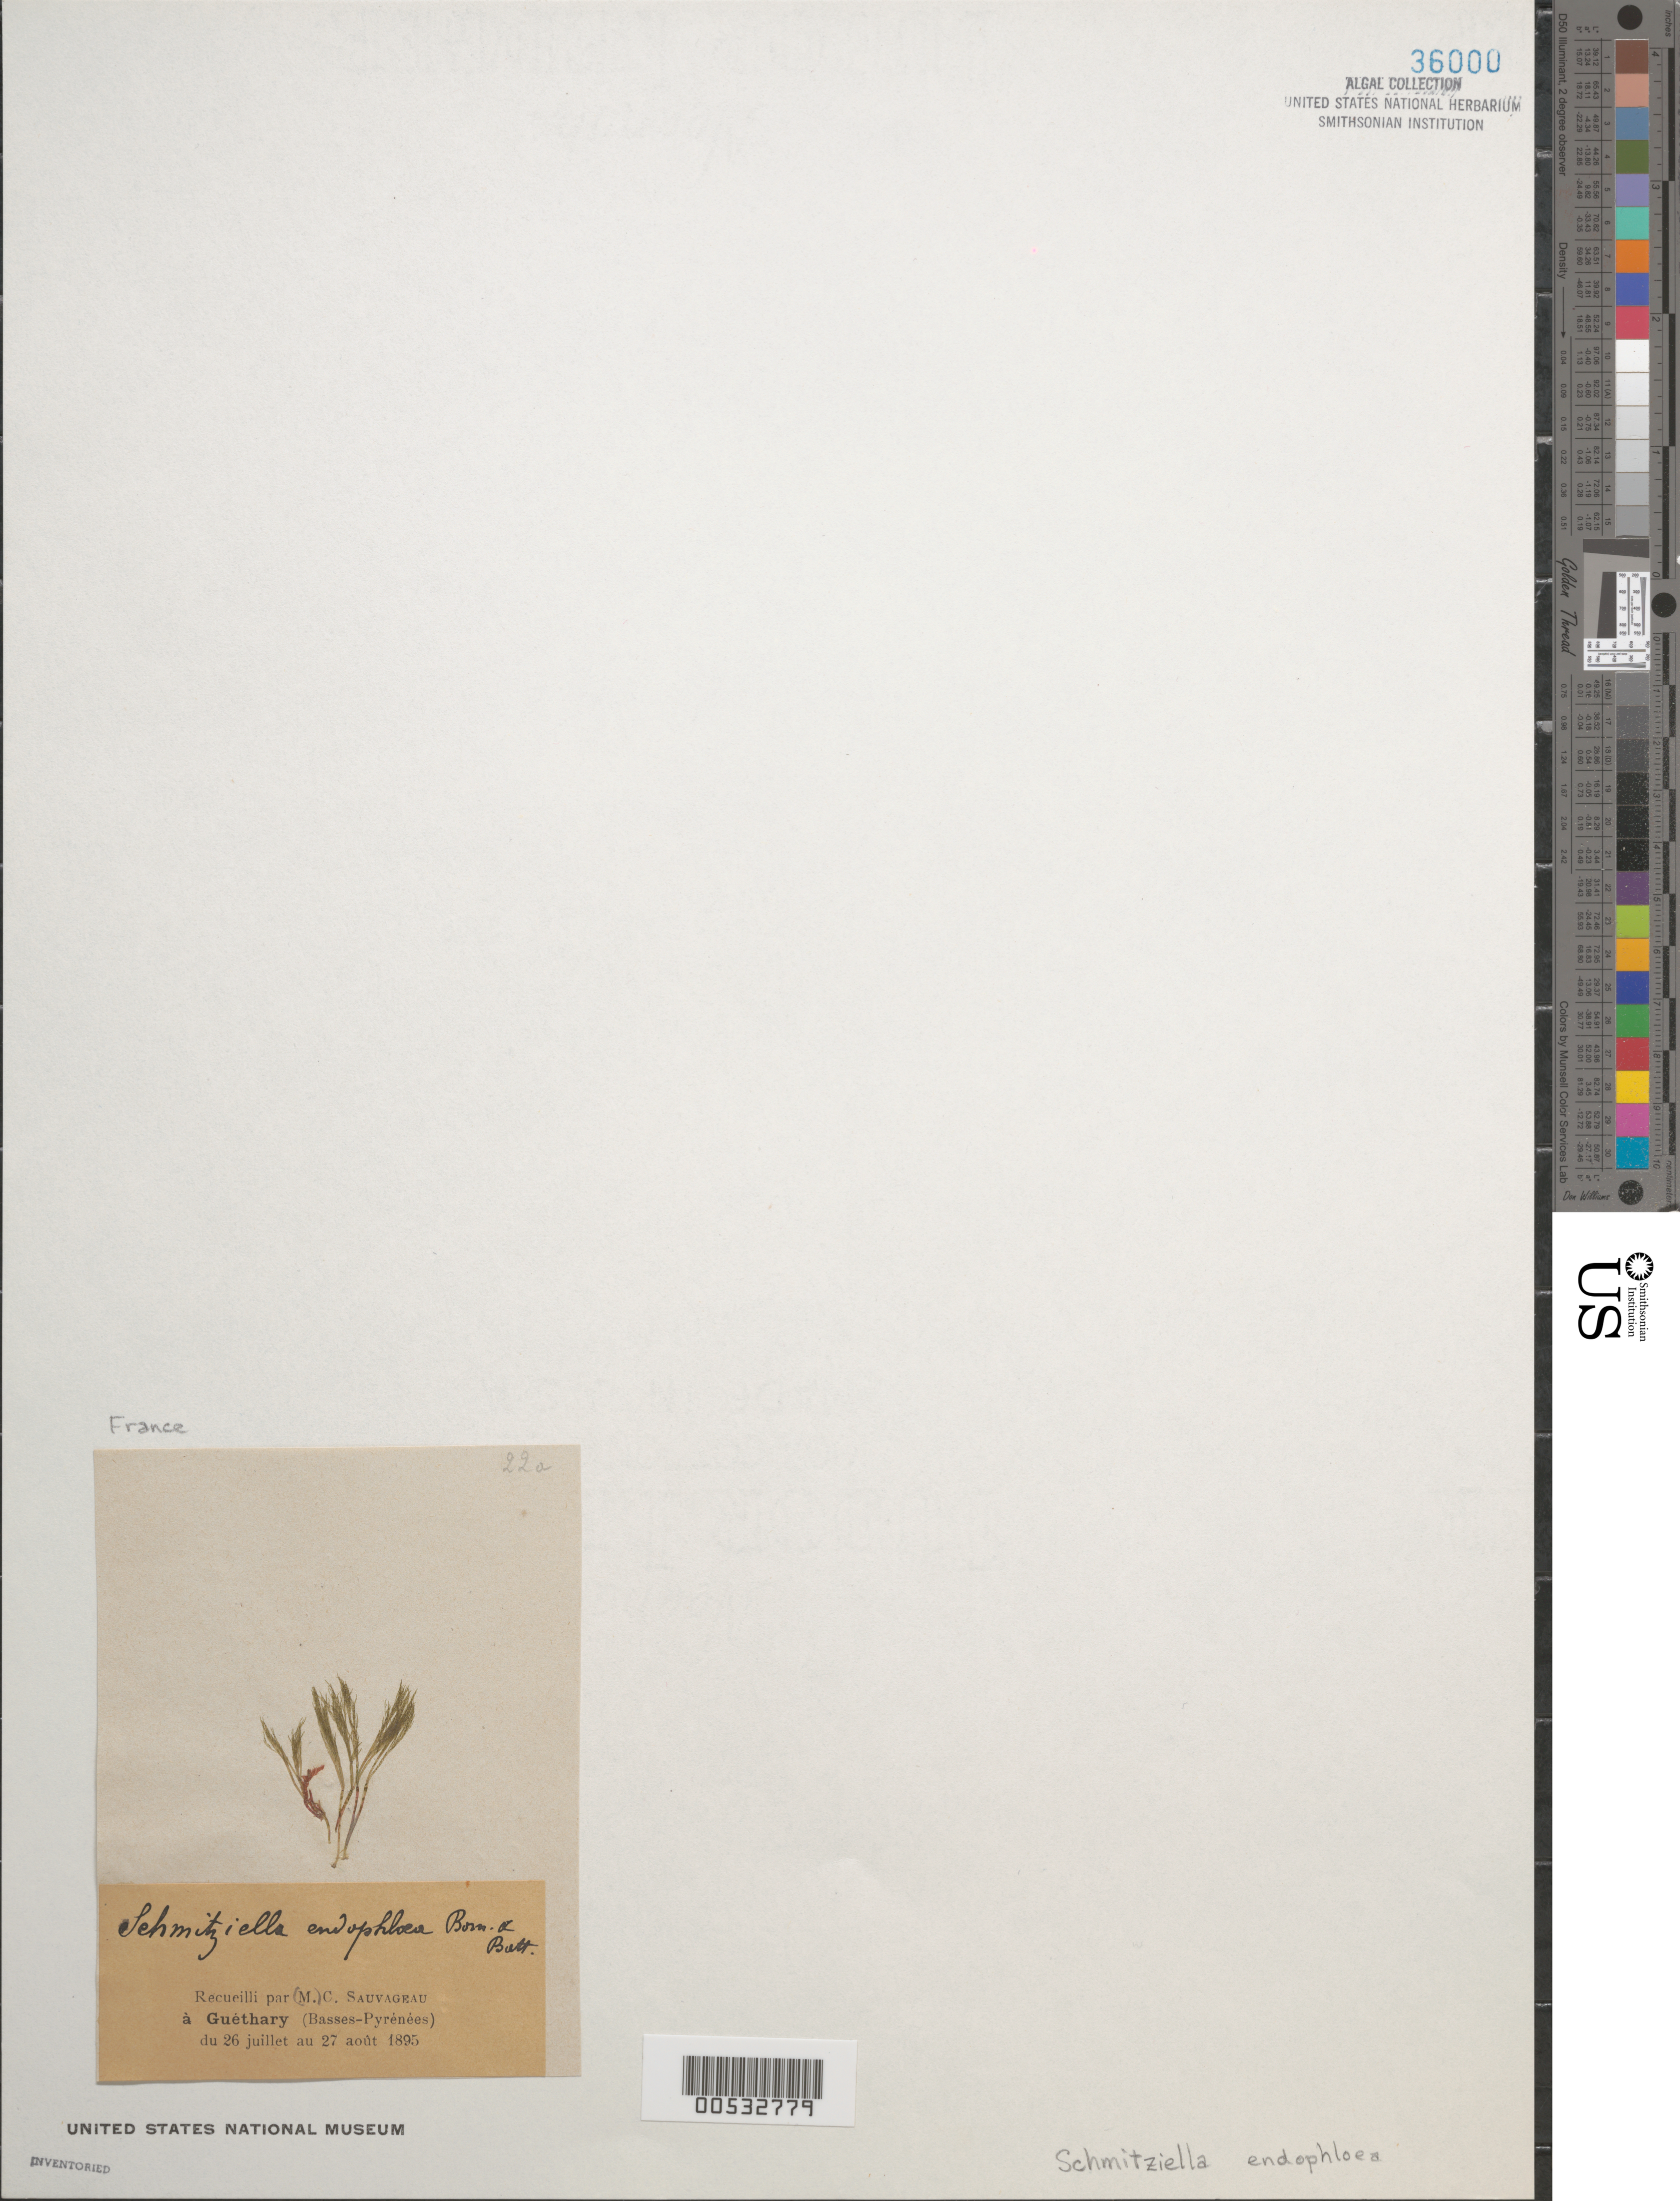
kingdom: Plantae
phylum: Rhodophyta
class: Florideophyceae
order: Gigartinales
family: Schmiziellaceae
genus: Schmitziella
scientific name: Schmitziella endophloea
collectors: C. F. Sauvageau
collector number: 22a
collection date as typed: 26 Jul 1895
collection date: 1895-07-26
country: France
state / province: Nouvelle-Aquitaine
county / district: Pyrénées-Atlantiques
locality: Guethary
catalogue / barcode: US 36000